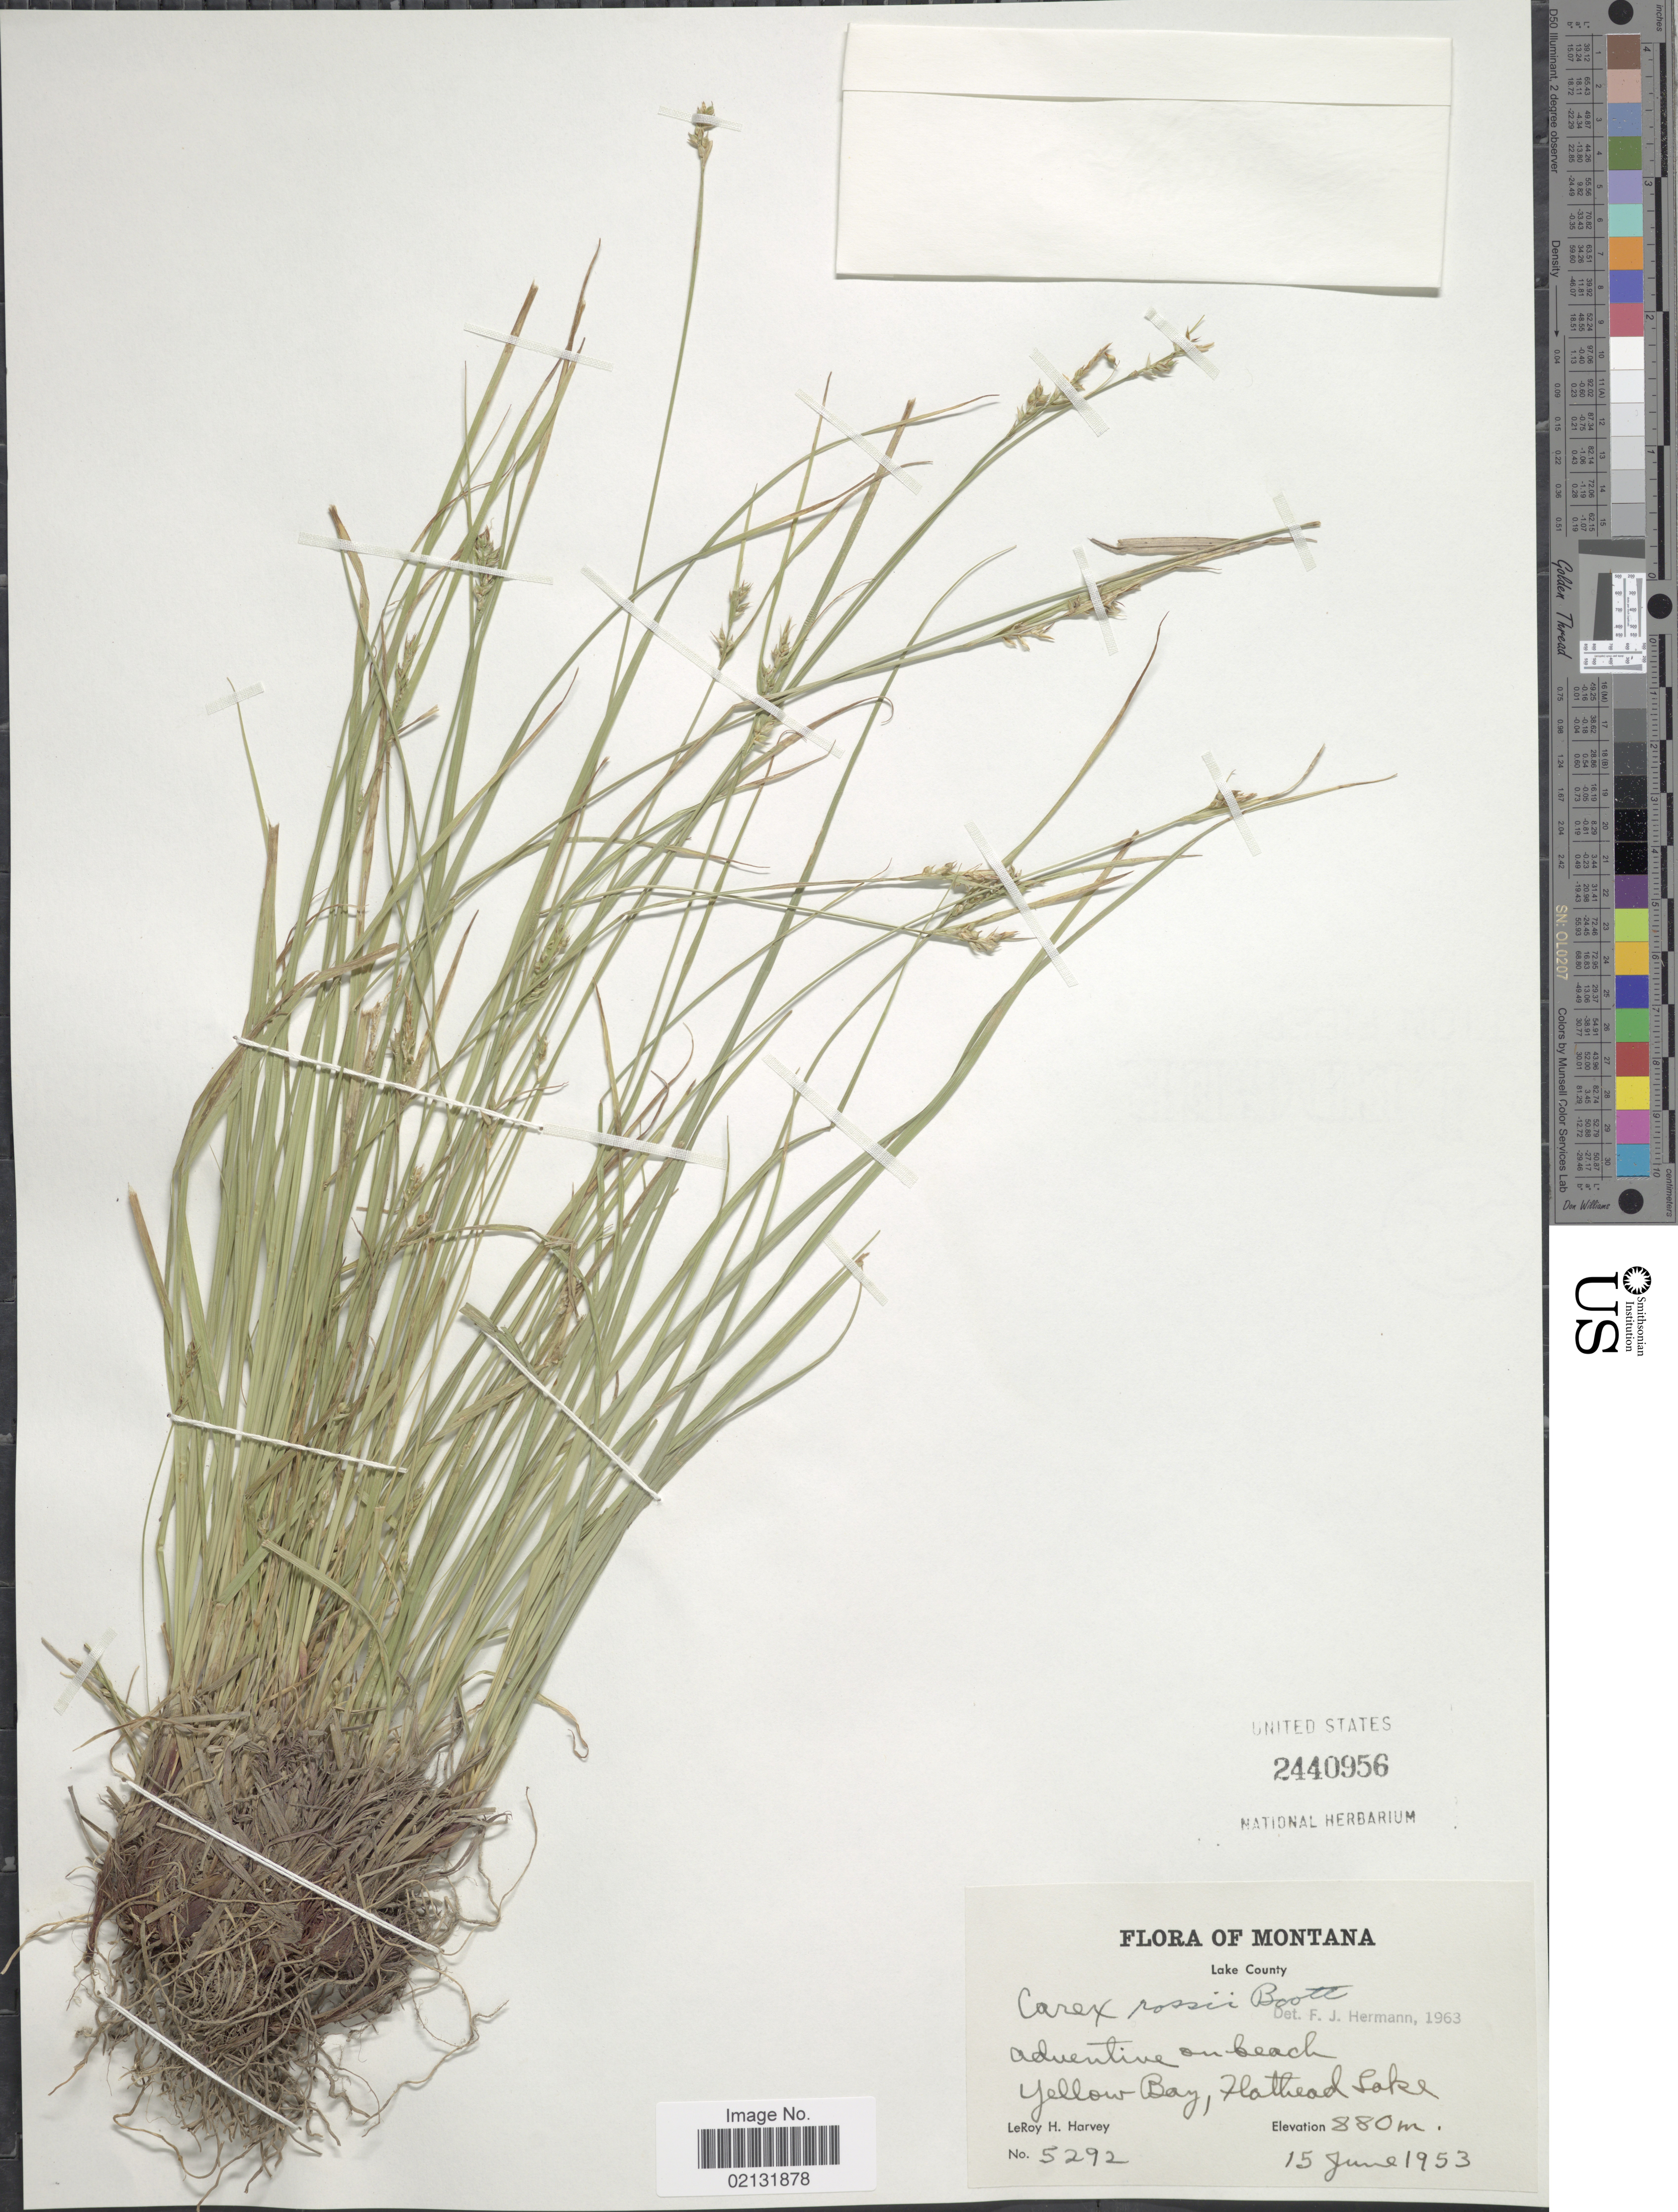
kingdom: Plantae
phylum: Tracheophyta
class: Liliopsida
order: Poales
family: Cyperaceae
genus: Carex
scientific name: Carex rossii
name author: Boott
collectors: L. H. Harvey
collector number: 5292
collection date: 1953-06-15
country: United States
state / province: Montana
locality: Lake County, Adventire on beach, yellow Bay, Flathead Lake.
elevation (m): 880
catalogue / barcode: US 2440956